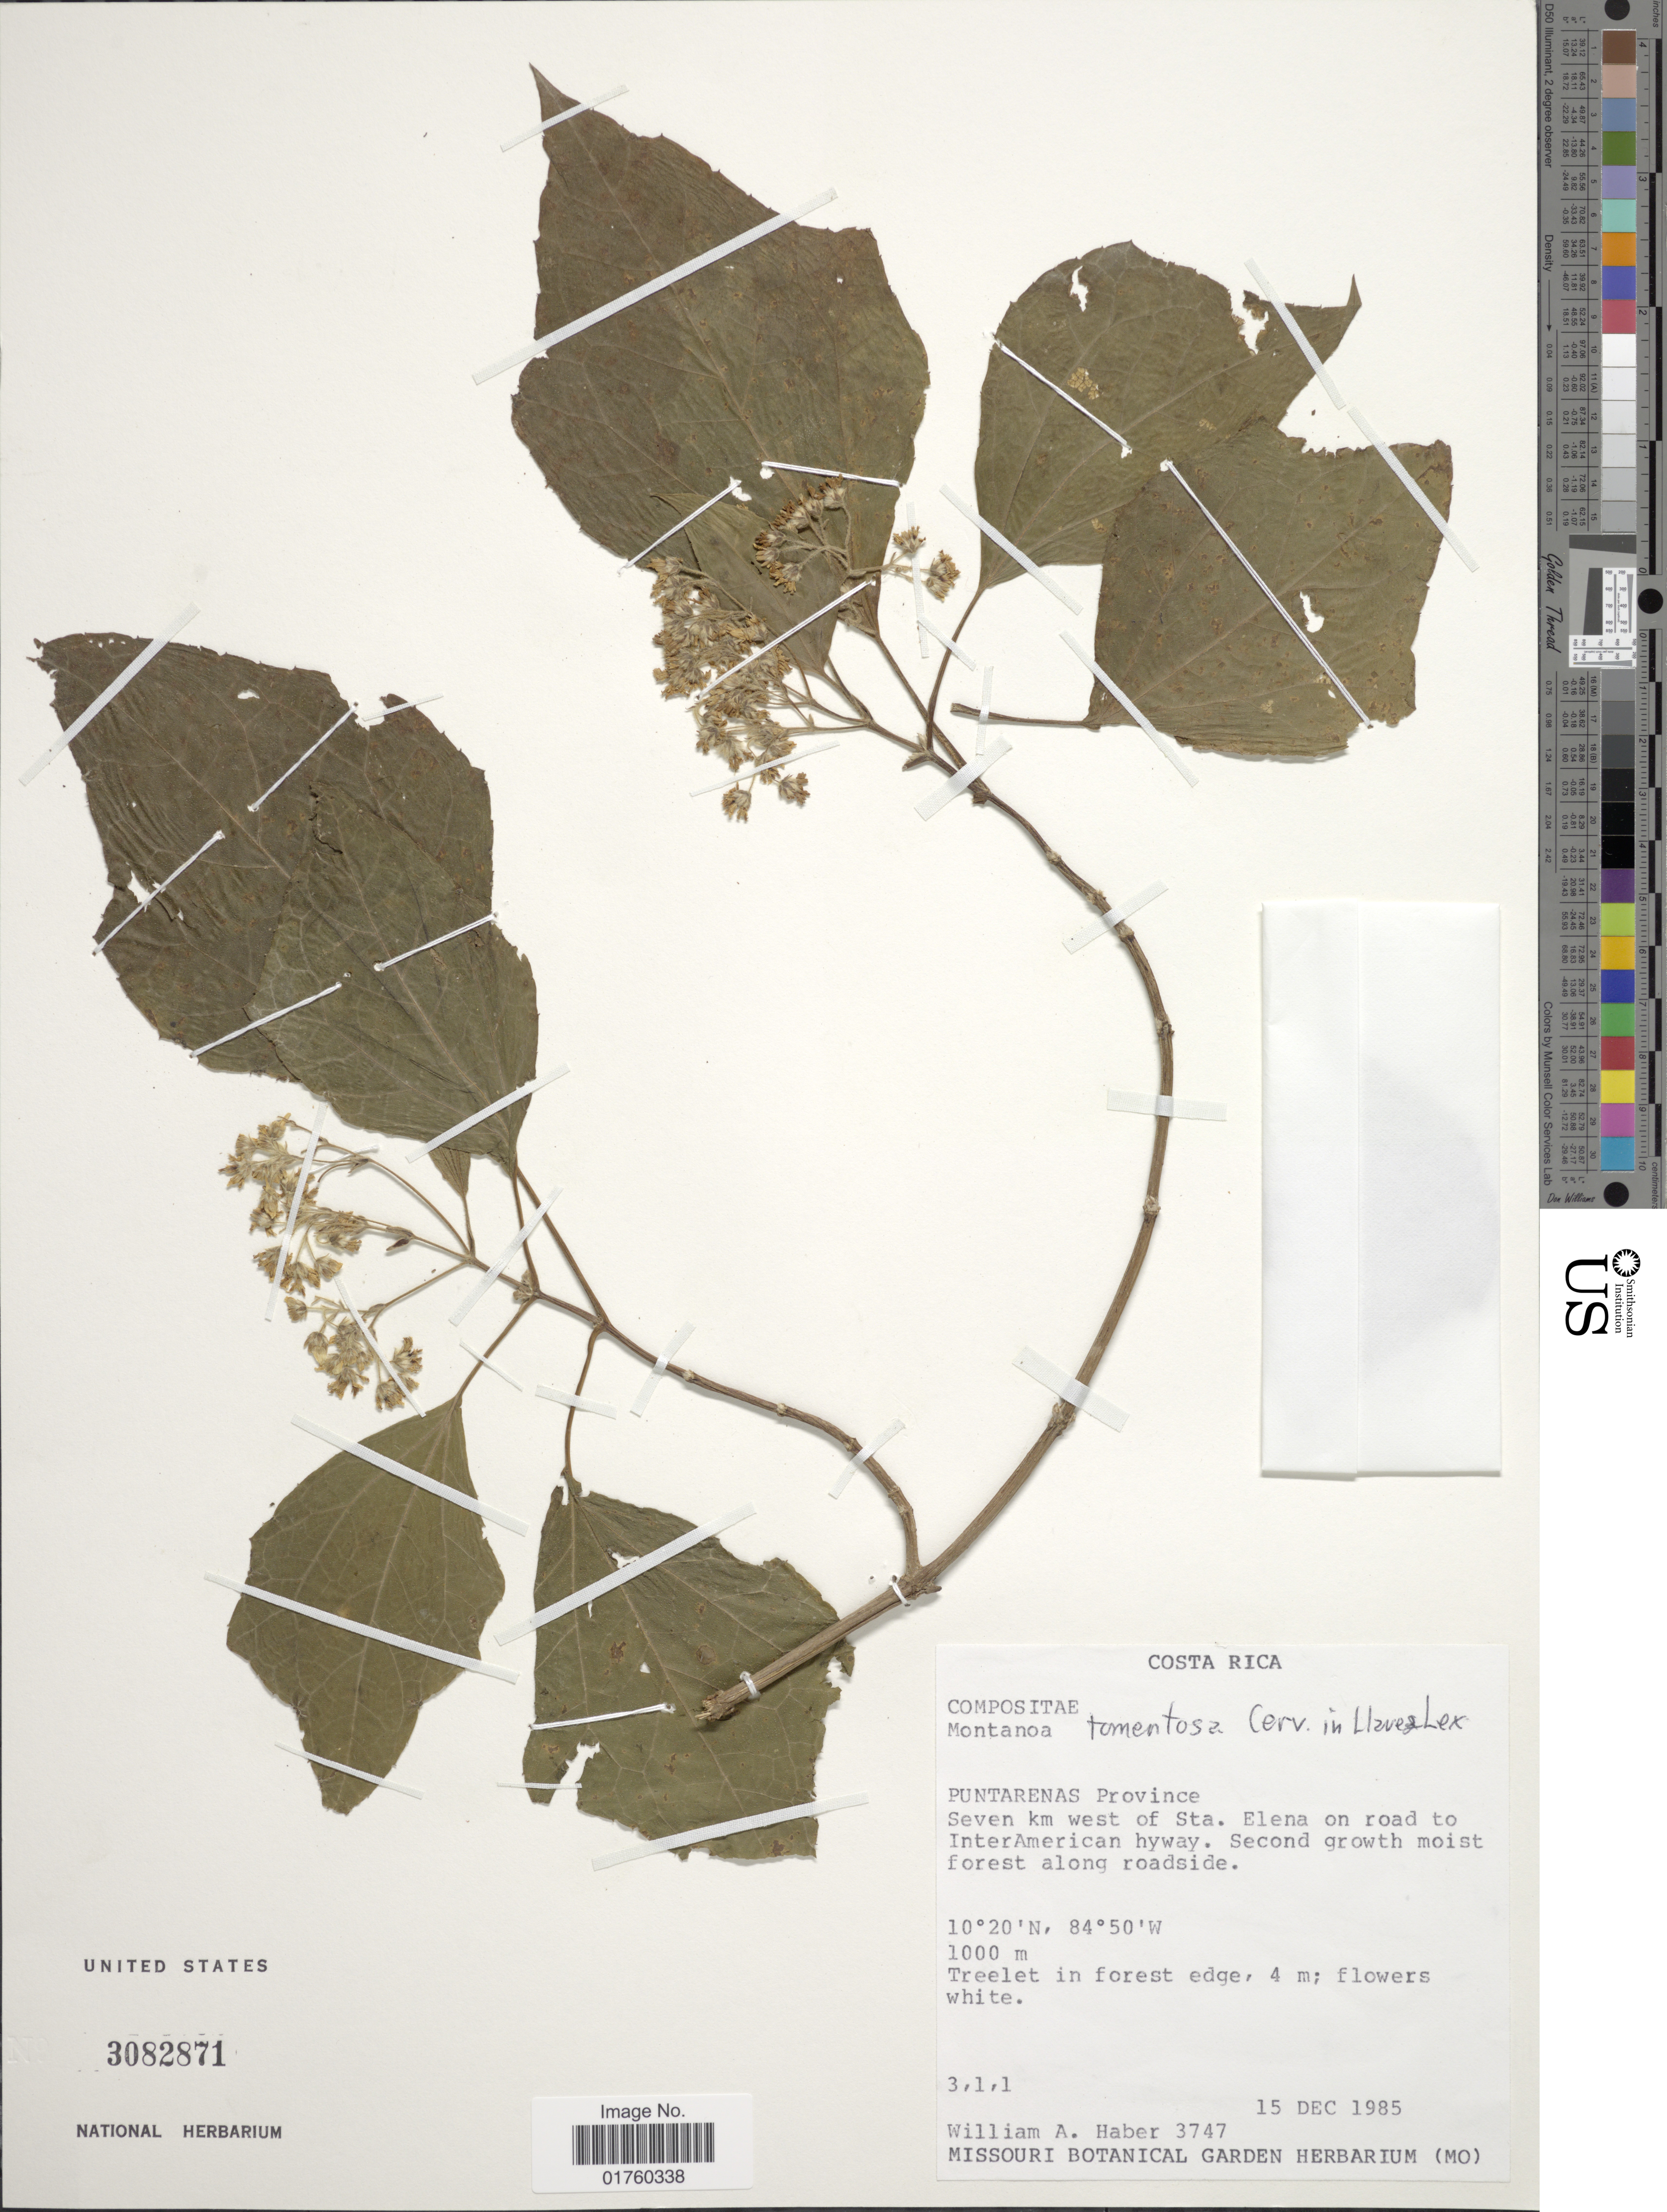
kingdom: Plantae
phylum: Tracheophyta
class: Magnoliopsida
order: Asterales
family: Asteraceae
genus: Montanoa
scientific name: Montanoa tomentosa subsp. xanthiifolia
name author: (Sch. Bip. in C. Koch) V.A. Funk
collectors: W. A. Haber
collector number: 3747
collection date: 1985-12-15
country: Costa Rica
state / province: Puntarenas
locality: Seven km west of Sta. Elena on road to InterAmerican hyway, second growth moist forest along roadside.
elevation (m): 1000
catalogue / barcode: US 3082871